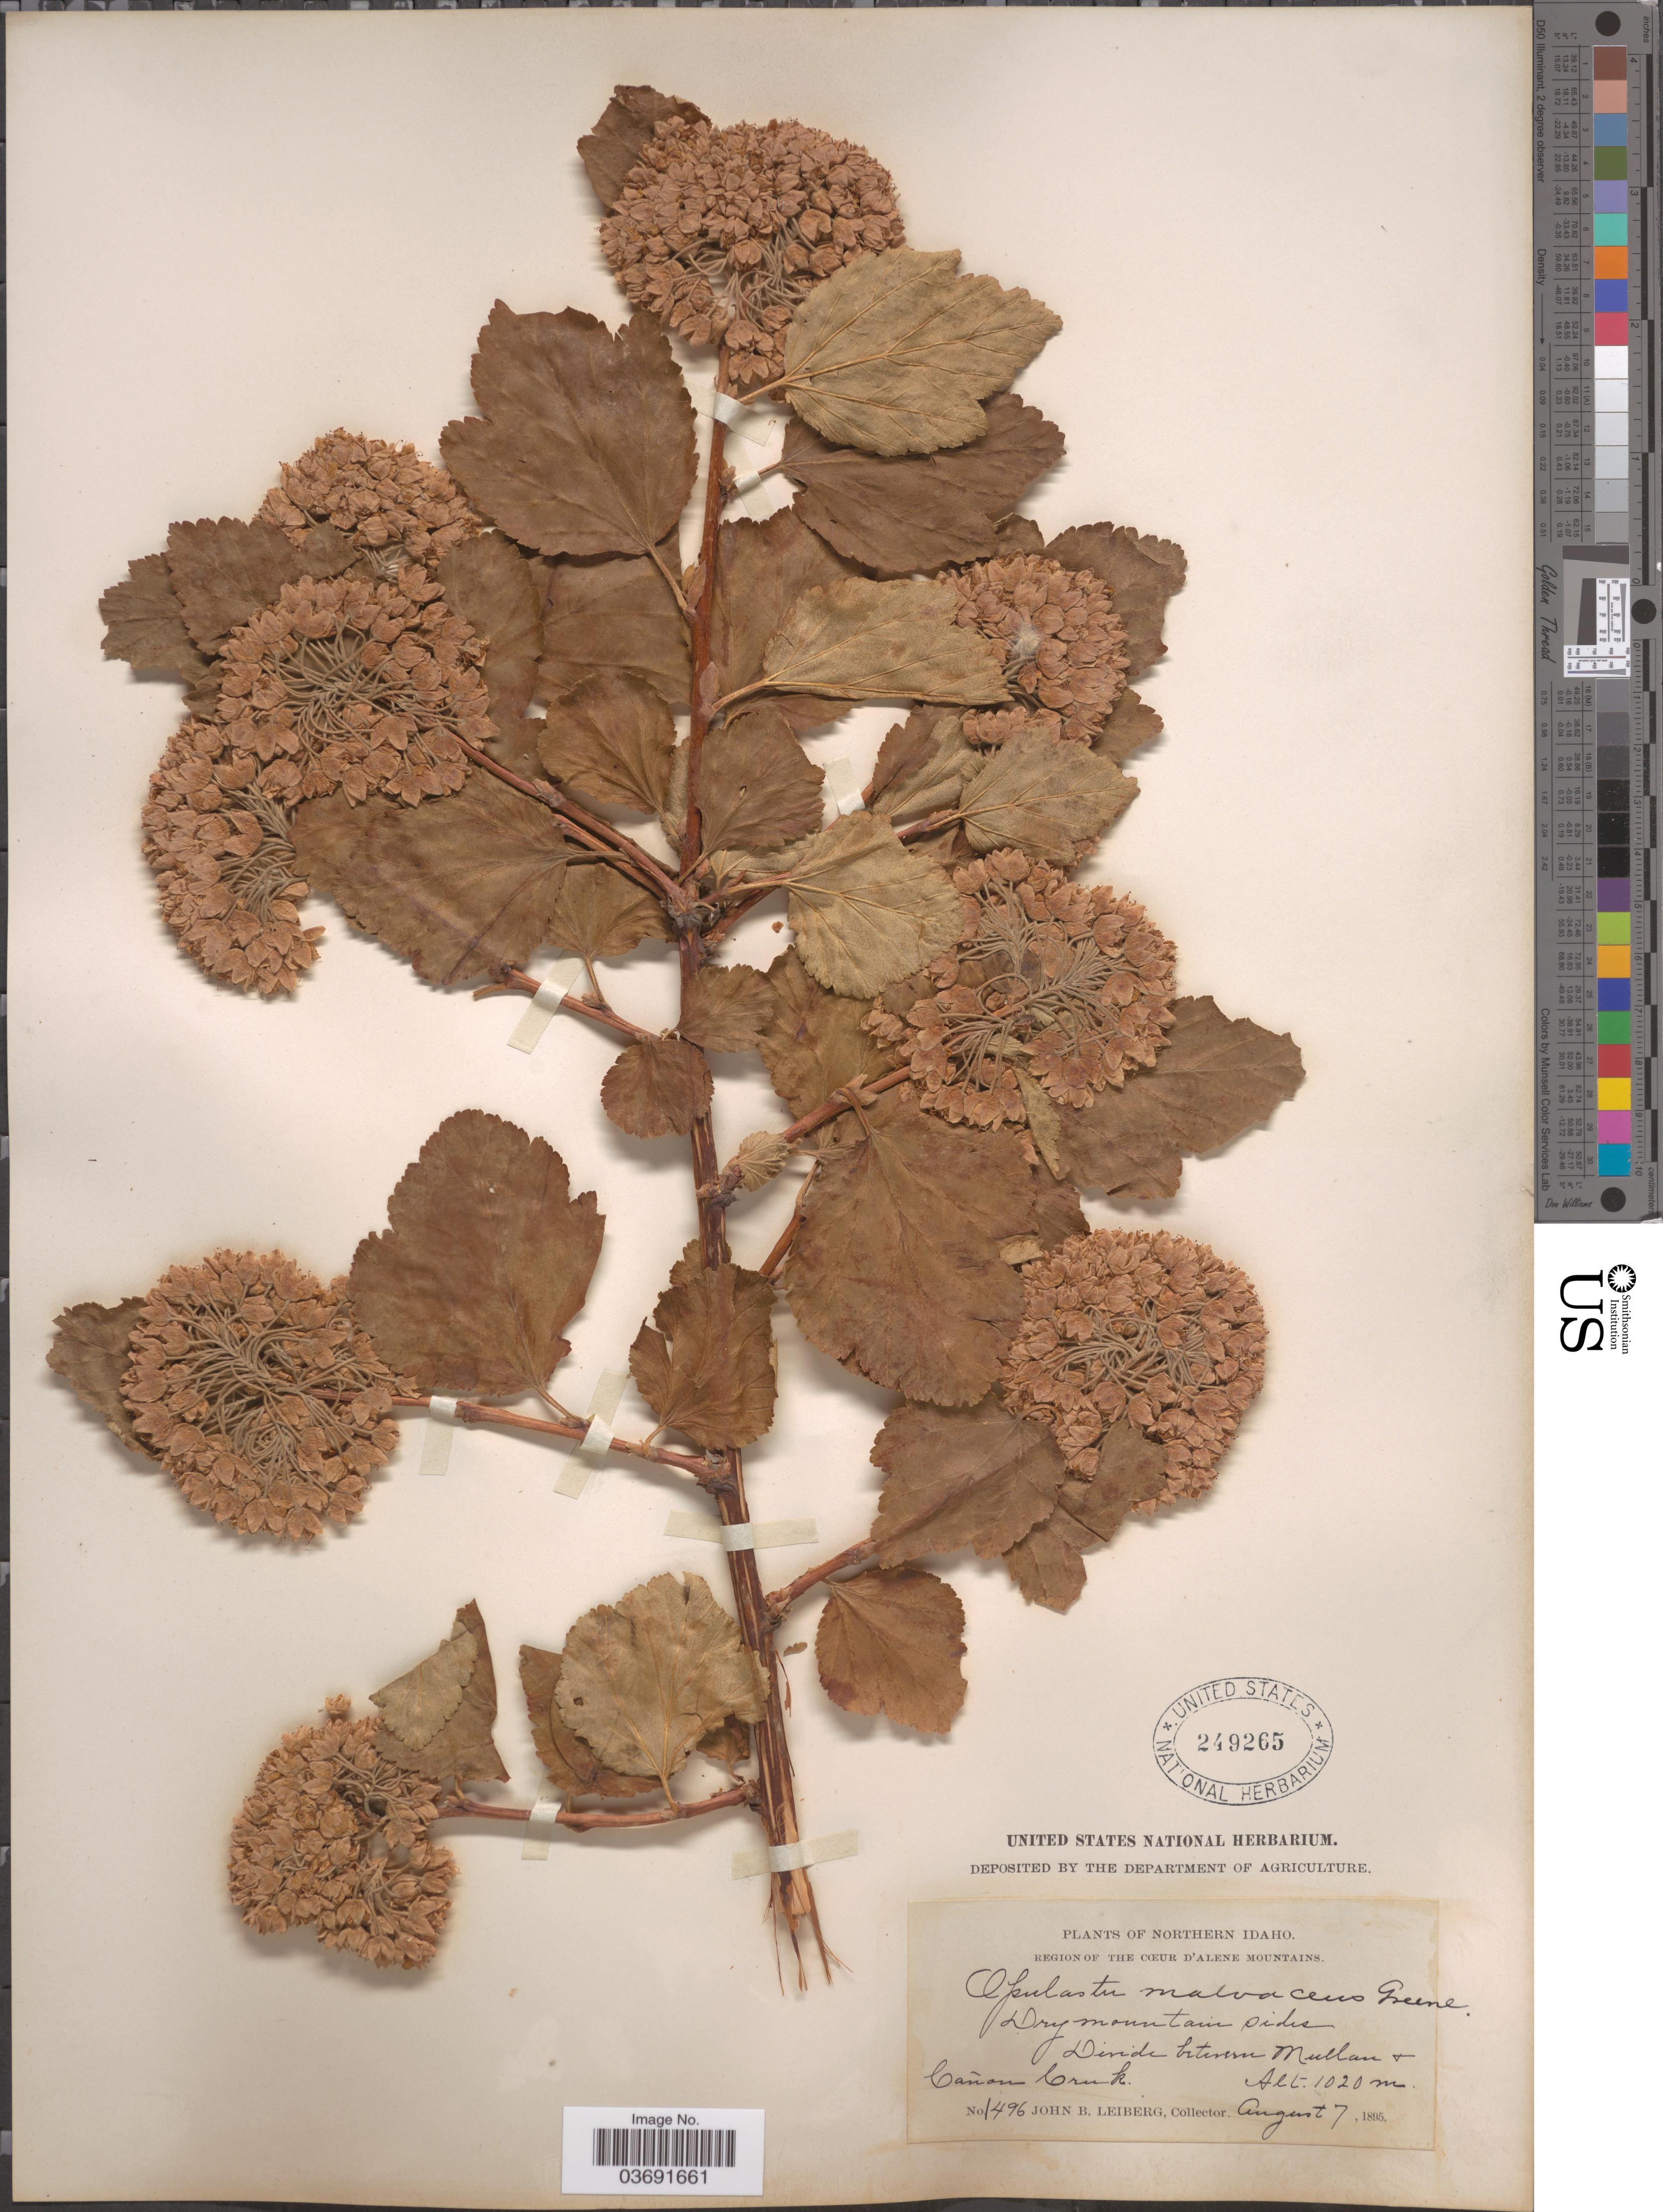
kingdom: Plantae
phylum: Tracheophyta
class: Magnoliopsida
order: Rosales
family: Rosaceae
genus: Physocarpus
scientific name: Physocarpus malvaceus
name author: (Greene) Kuntze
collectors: J. B. Leiberg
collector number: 1496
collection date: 1895-08-07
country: United States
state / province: Idaho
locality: Northern Idaho. Region of the Cœur d'Alene Mountains. Divide between Mullan & Cañon Creek.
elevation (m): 1020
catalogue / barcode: US 249265